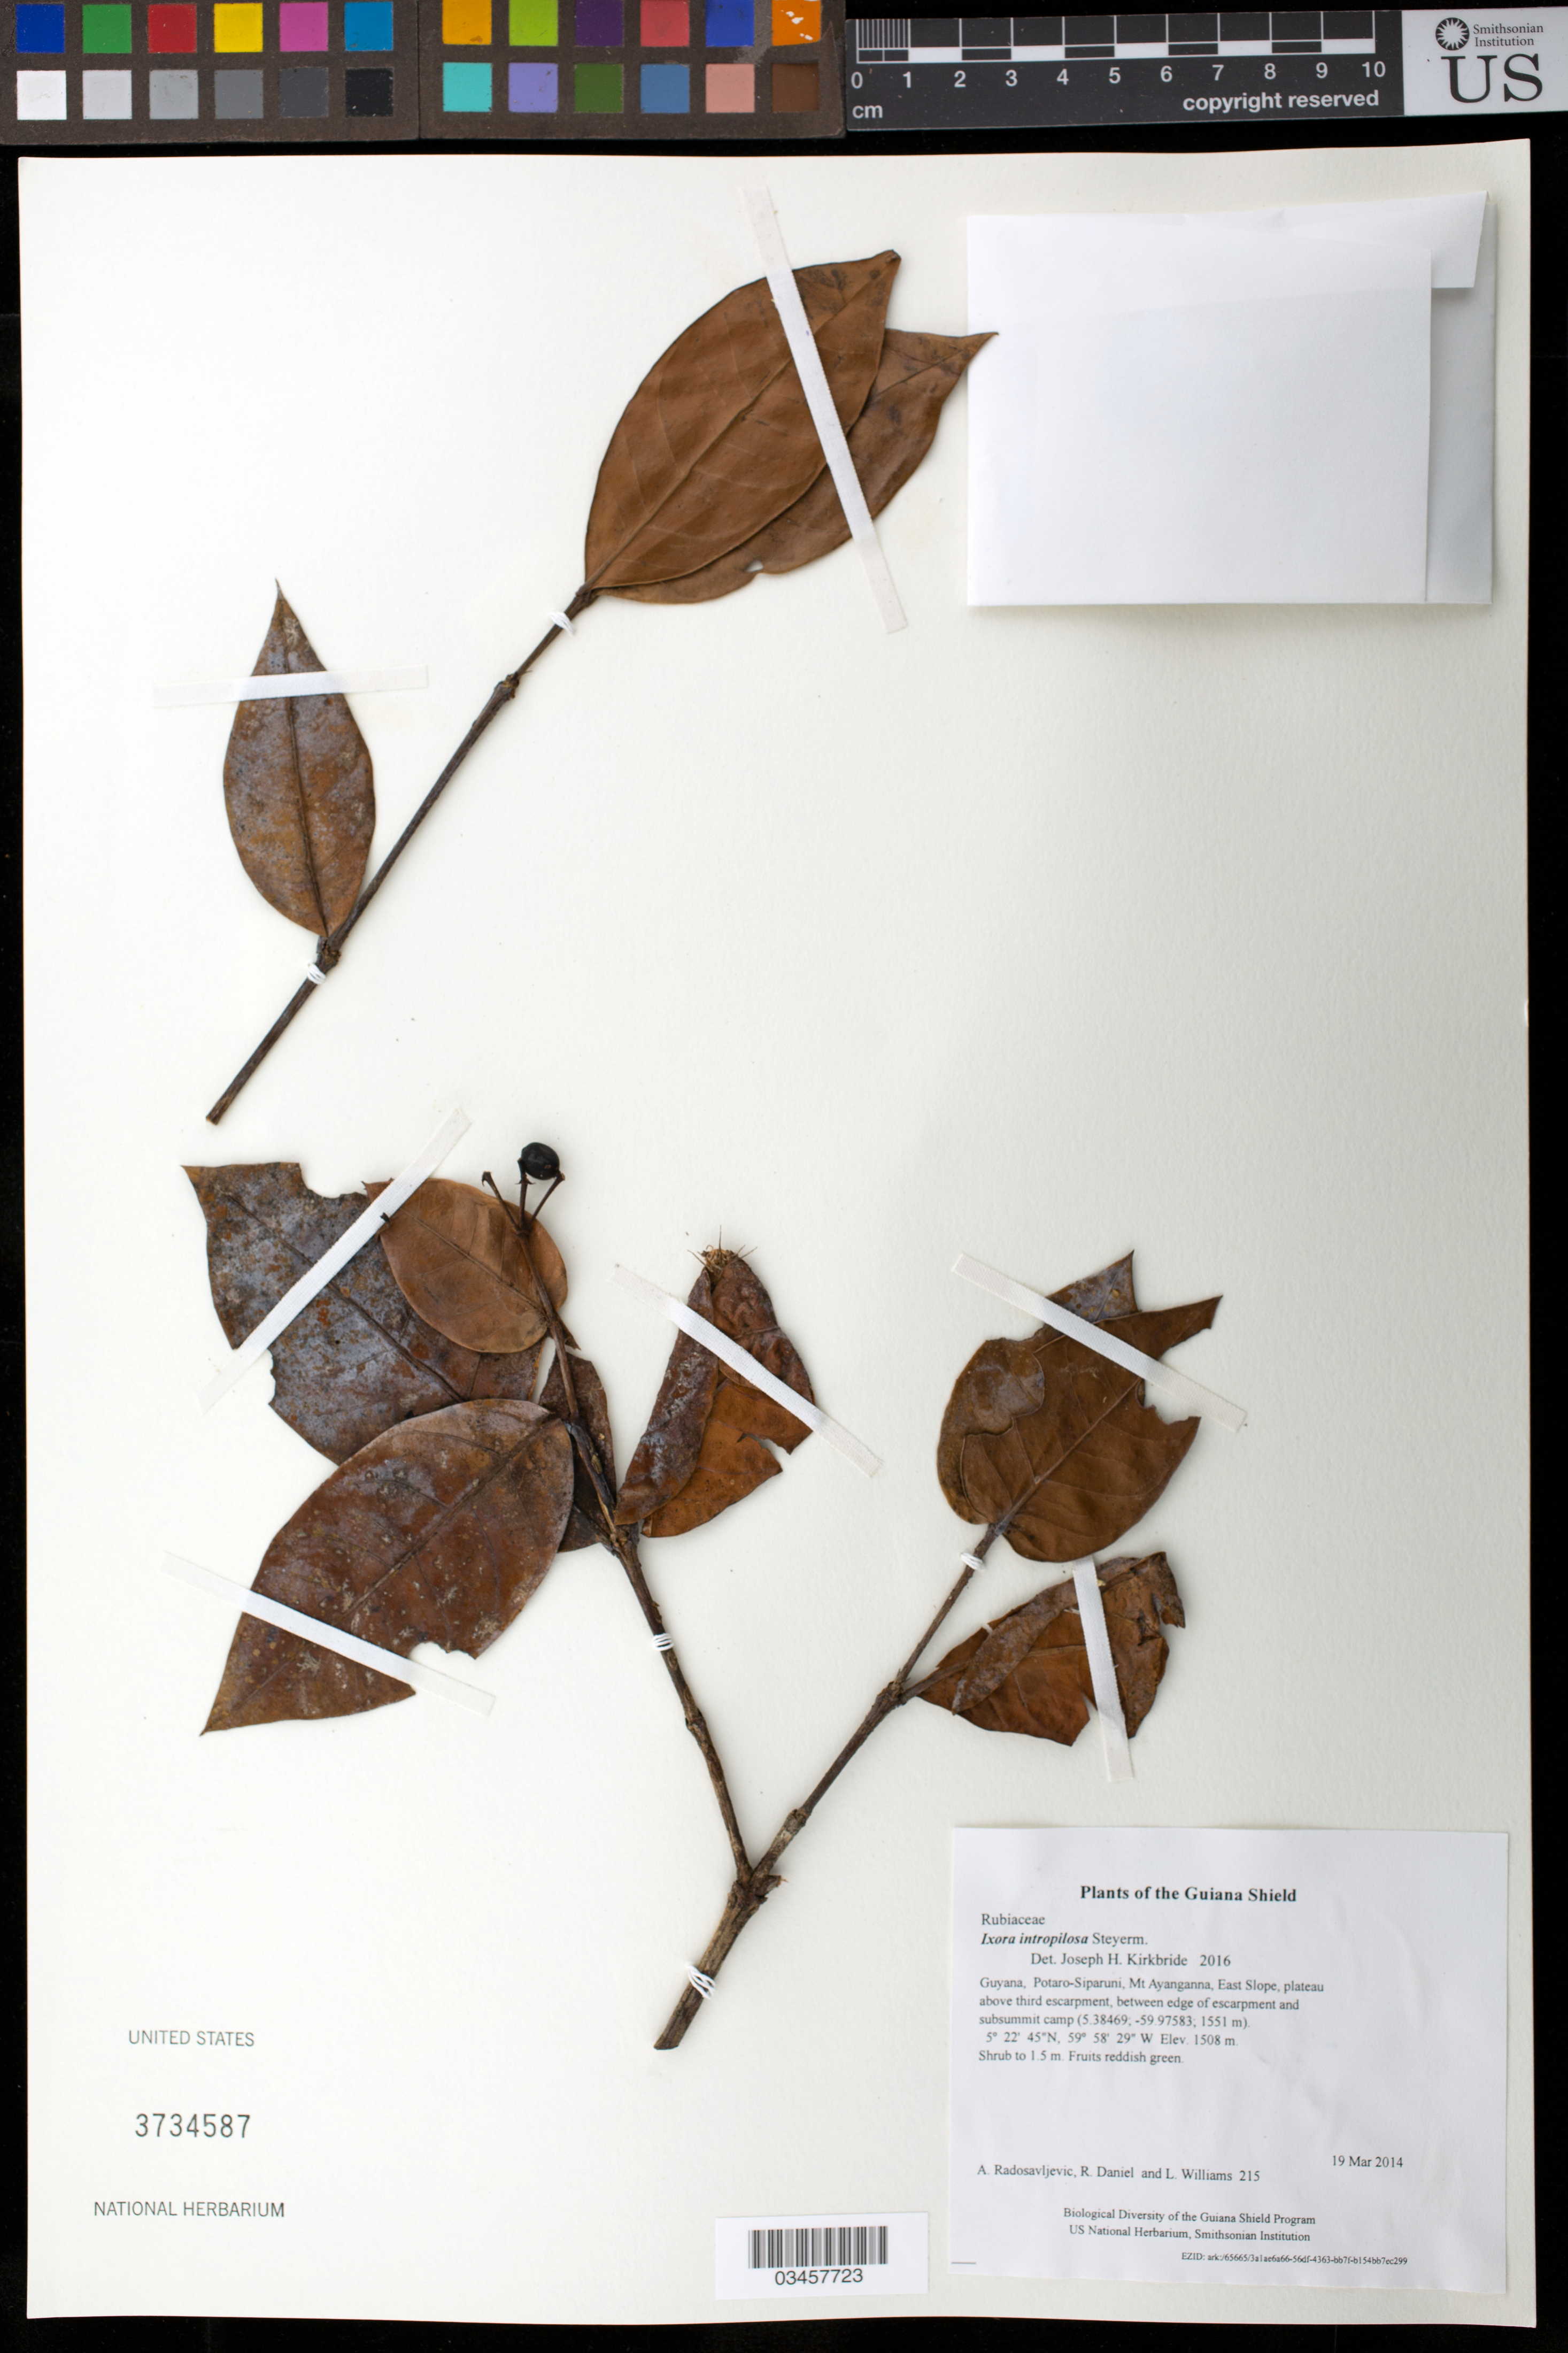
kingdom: Plantae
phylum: Tracheophyta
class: Magnoliopsida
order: Gentianales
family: Rubiaceae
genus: Ixora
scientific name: Ixora intropilosa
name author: Steyerm.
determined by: Kirkbride, J. H.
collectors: A. Radosavljevic, R. Daniel & L. Williams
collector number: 215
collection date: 2014-03-19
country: Guyana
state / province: Potaro-Siparuni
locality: Mt Ayanganna, East Slope, plateau above third escarpment, between edge of escarpment and subsummit camp (5.38469; -59.97583; 1551 m).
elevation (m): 1508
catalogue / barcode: US 3734587